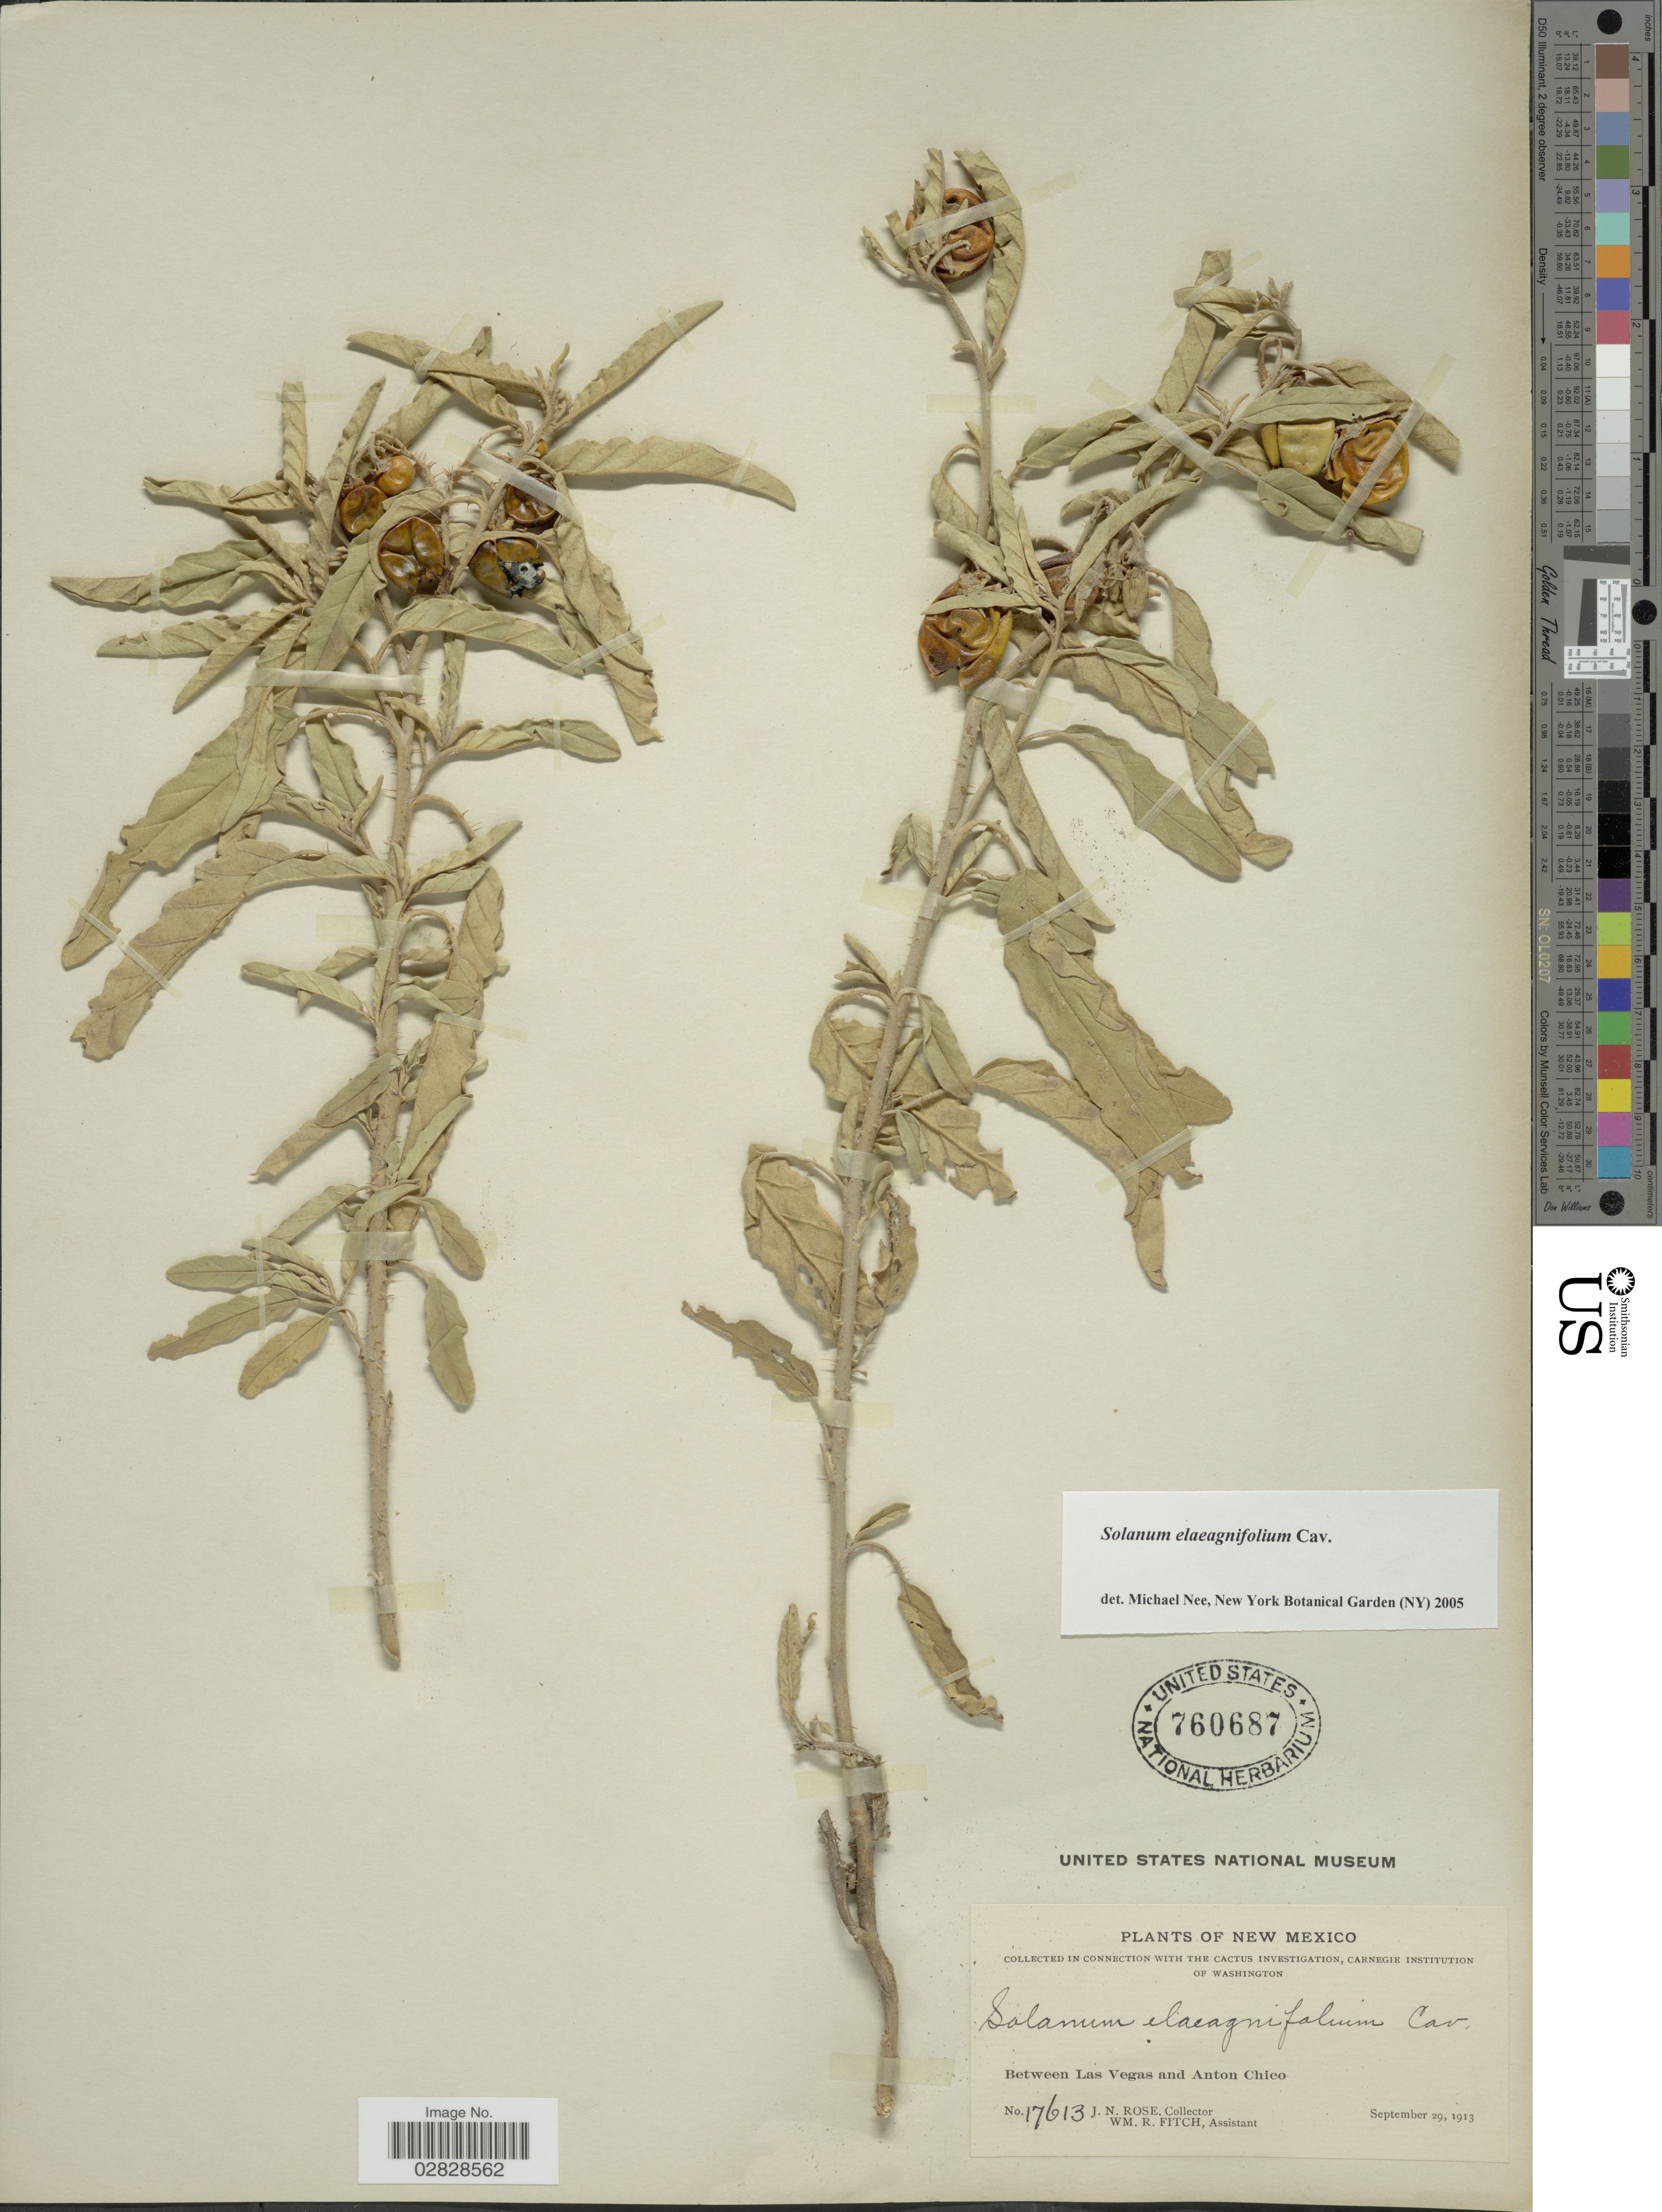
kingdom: Plantae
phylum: Tracheophyta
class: Magnoliopsida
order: Solanales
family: Solanaceae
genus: Solanum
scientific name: Solanum elaeagnifolium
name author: Cav.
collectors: J. N. Rose & W. R. Fitch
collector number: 17613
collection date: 1913-09-29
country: United States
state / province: New Mexico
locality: Between Las Vegas and Anton Chico.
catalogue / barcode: US 760687